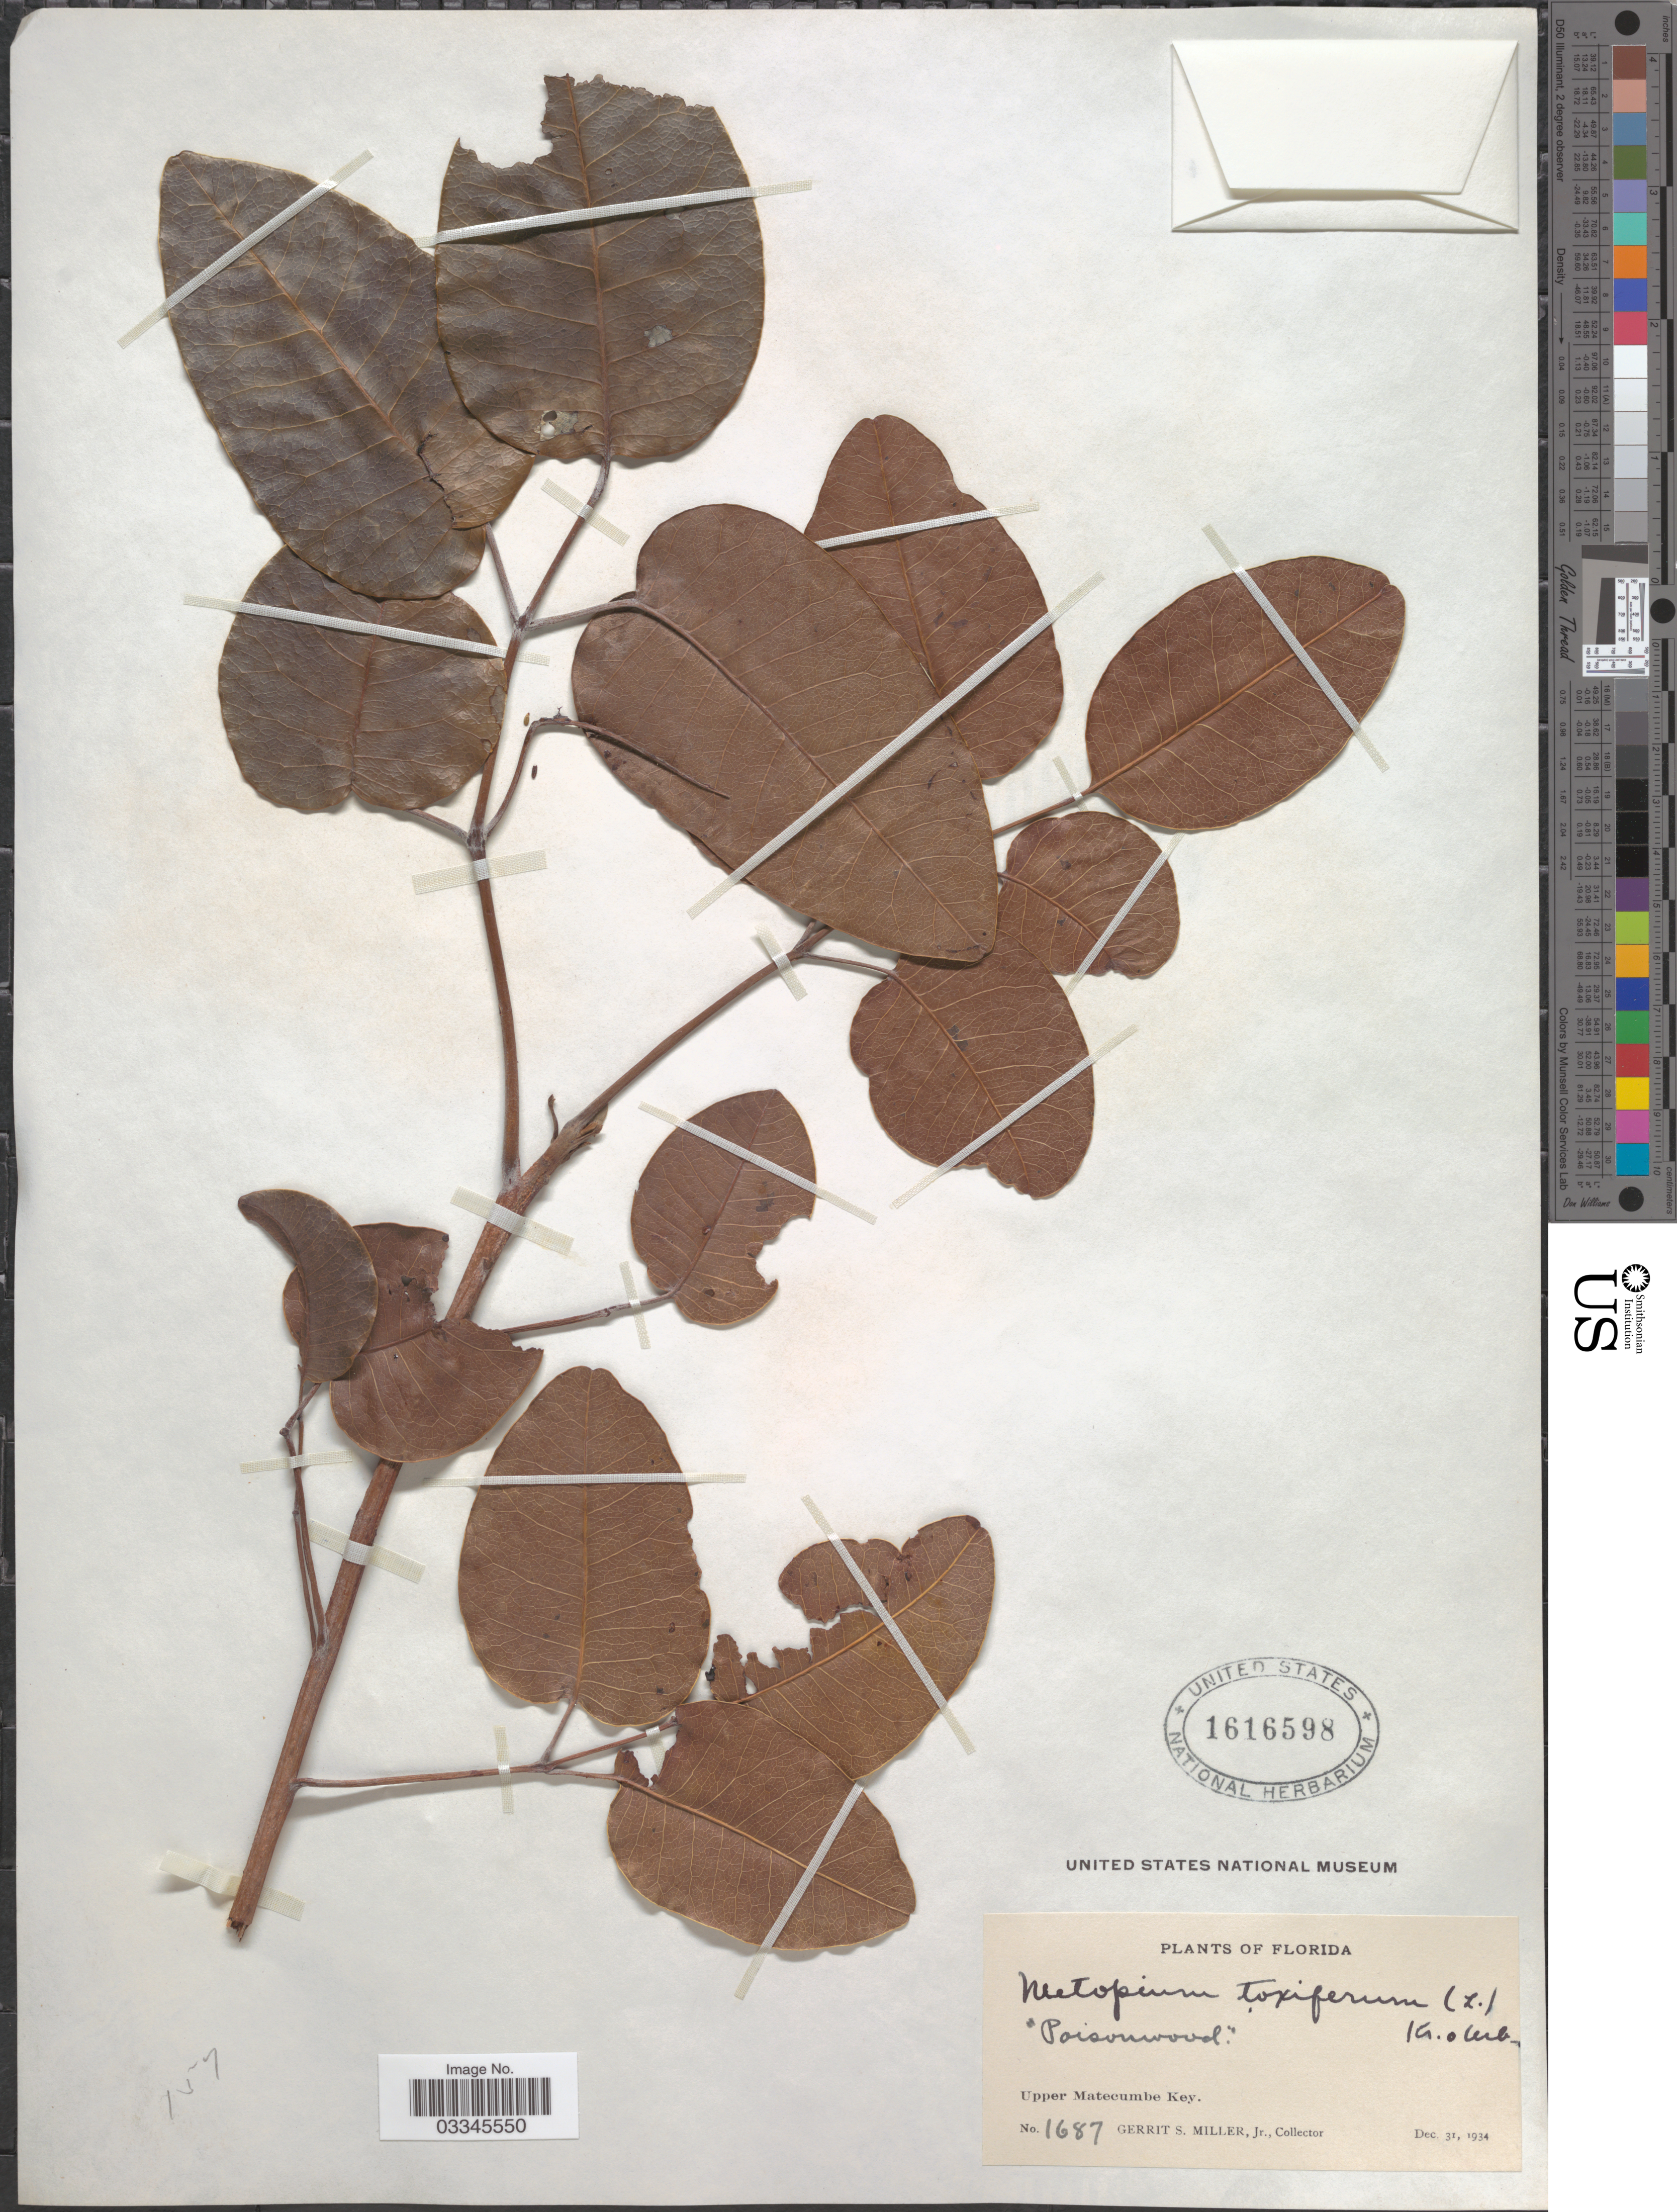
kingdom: Plantae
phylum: Tracheophyta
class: Magnoliopsida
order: Sapindales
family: Anacardiaceae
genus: Metopium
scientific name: Metopium toxiferum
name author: (L.) Krug & Urb.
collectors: G. S. Miller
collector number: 1687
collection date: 1934-12-31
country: United States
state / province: Florida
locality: Upper Matecumbe Key.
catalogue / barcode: US 1616598